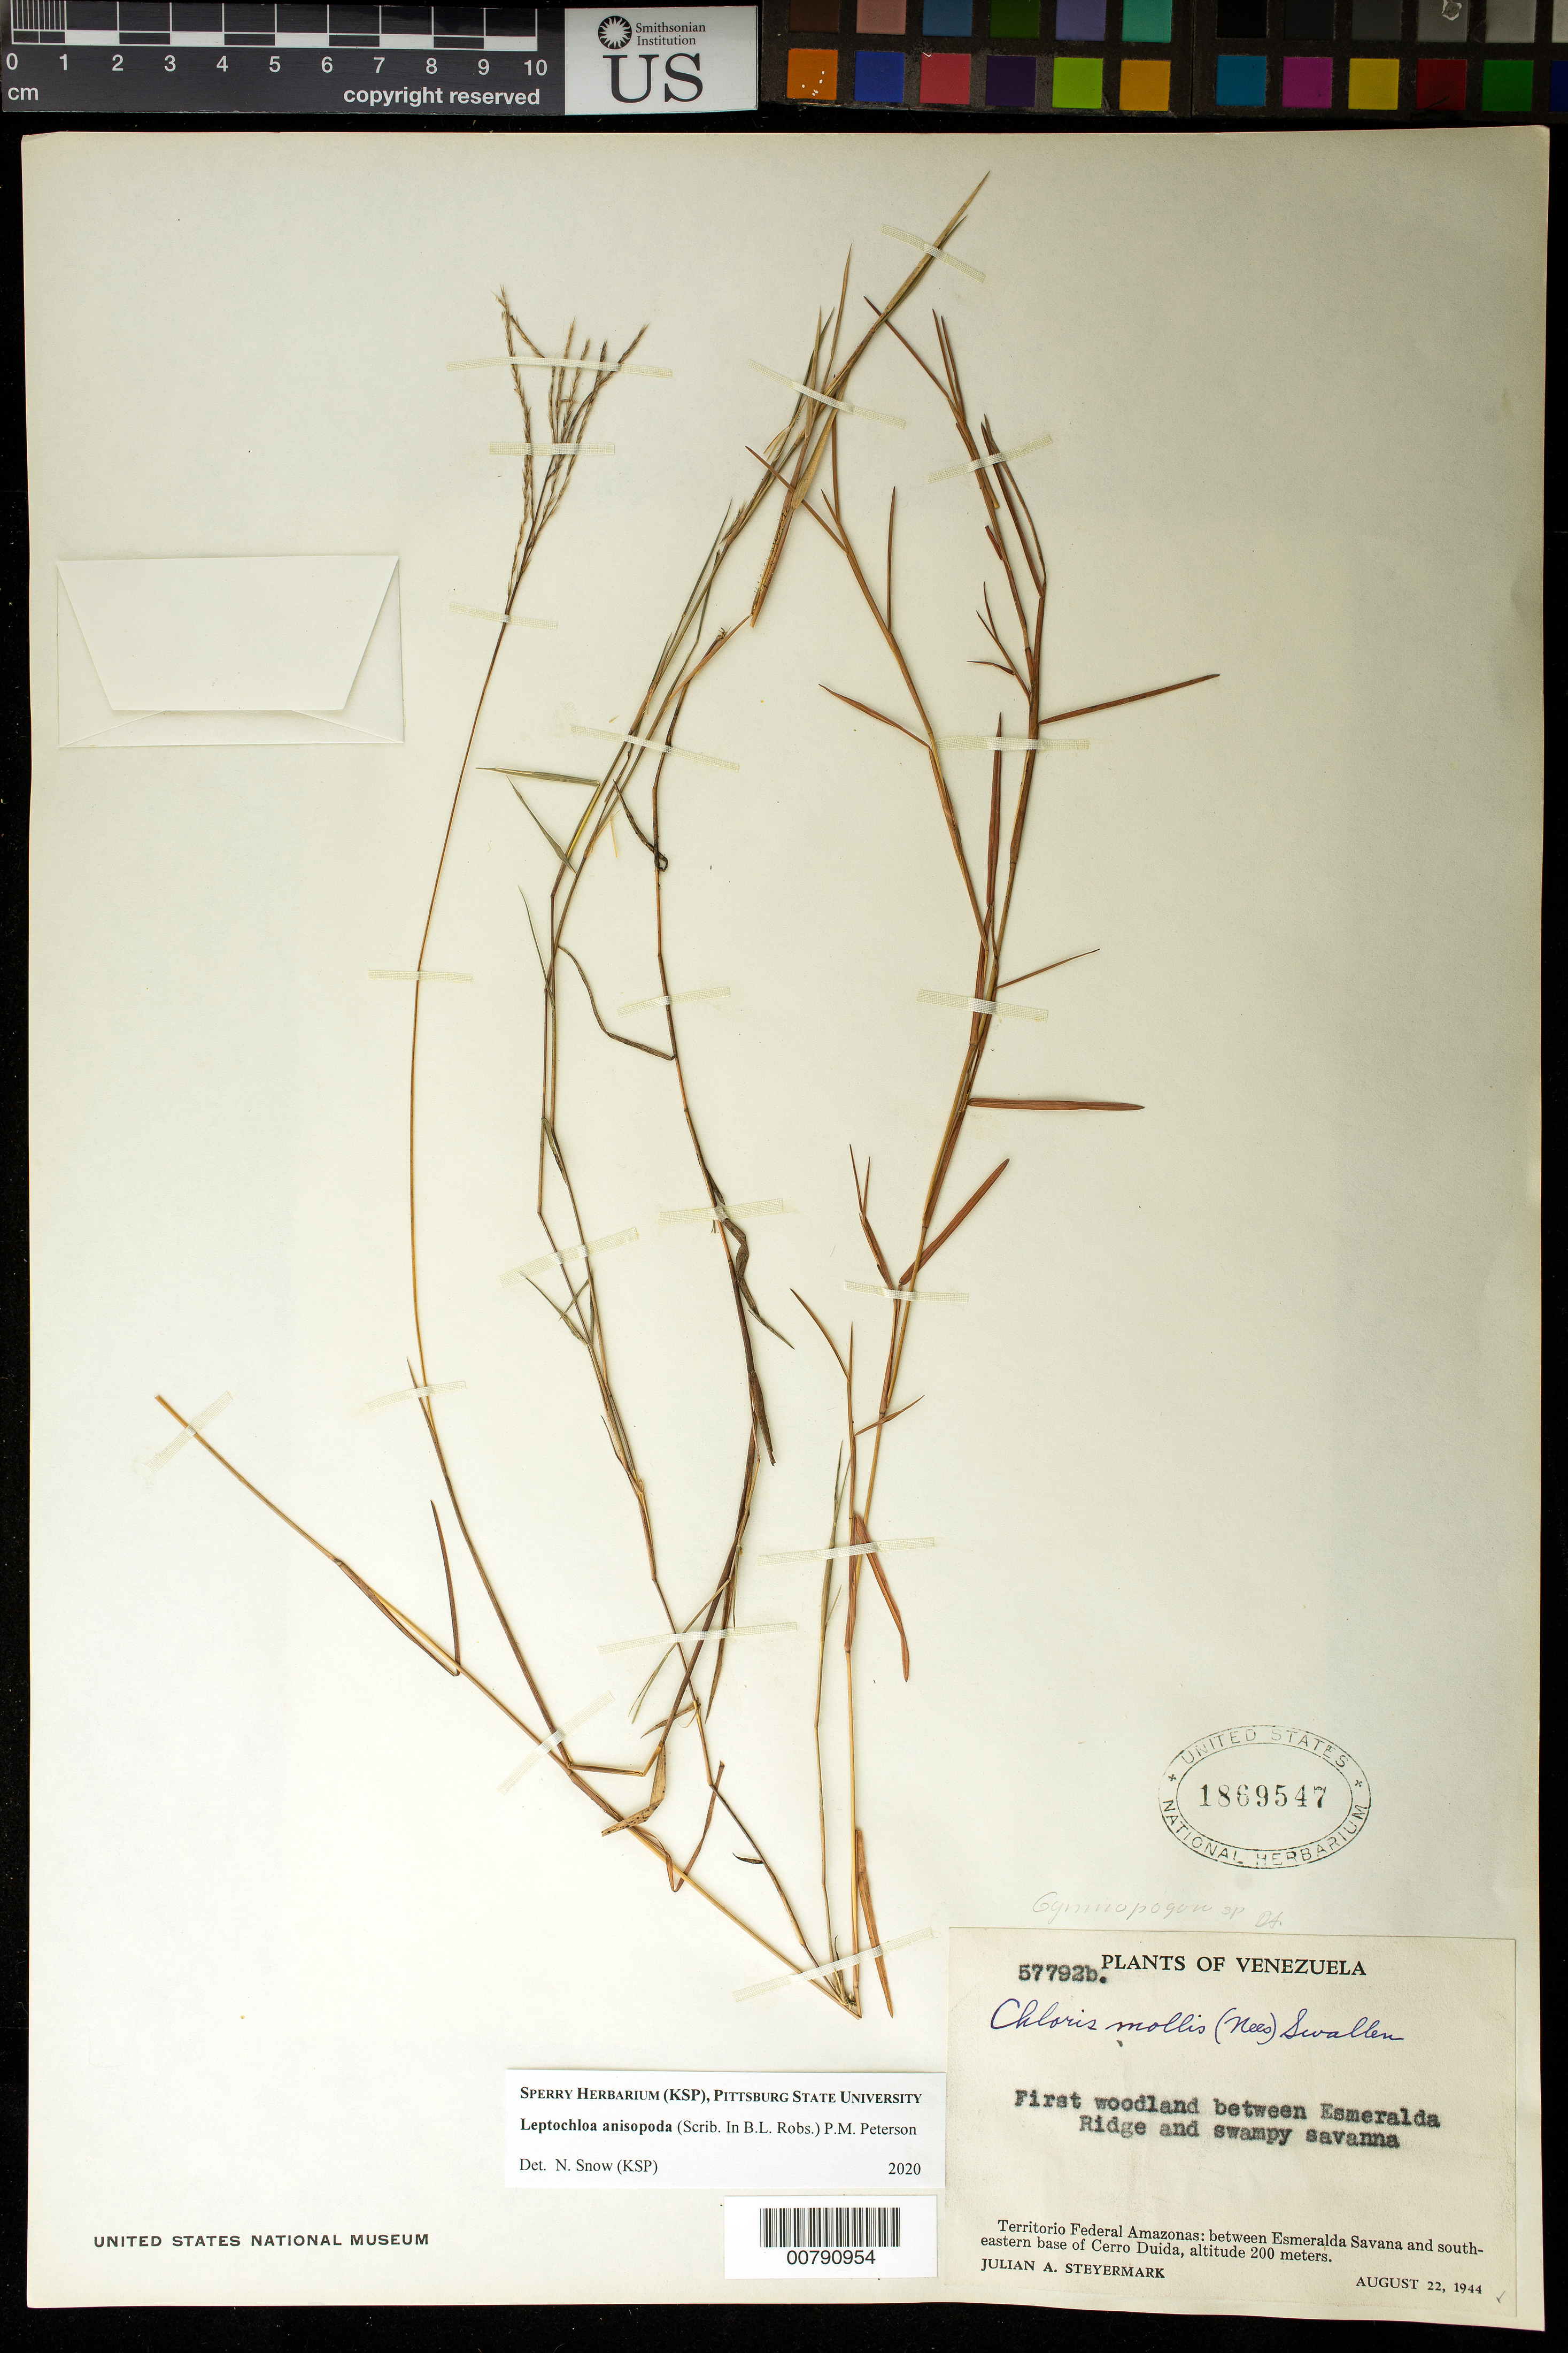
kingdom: Plantae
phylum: Tracheophyta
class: Liliopsida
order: Poales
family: Poaceae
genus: Leptochloa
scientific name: Leptochloa anisopoda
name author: (B.L. Rob. ex Scribn.) P.M. Peterson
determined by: Snow, N. W.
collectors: J. Steyermark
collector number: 57792 b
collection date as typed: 22-Aug-44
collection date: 1944-08-22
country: Venezuela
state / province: Amazonas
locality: Esmeralda Ridge to Tree Savanna (Sabana de Arboles), southeast of Cerro Duida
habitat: First woodland between Esmeralda Ridge and swampy savanna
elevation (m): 200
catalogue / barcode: US 1869547